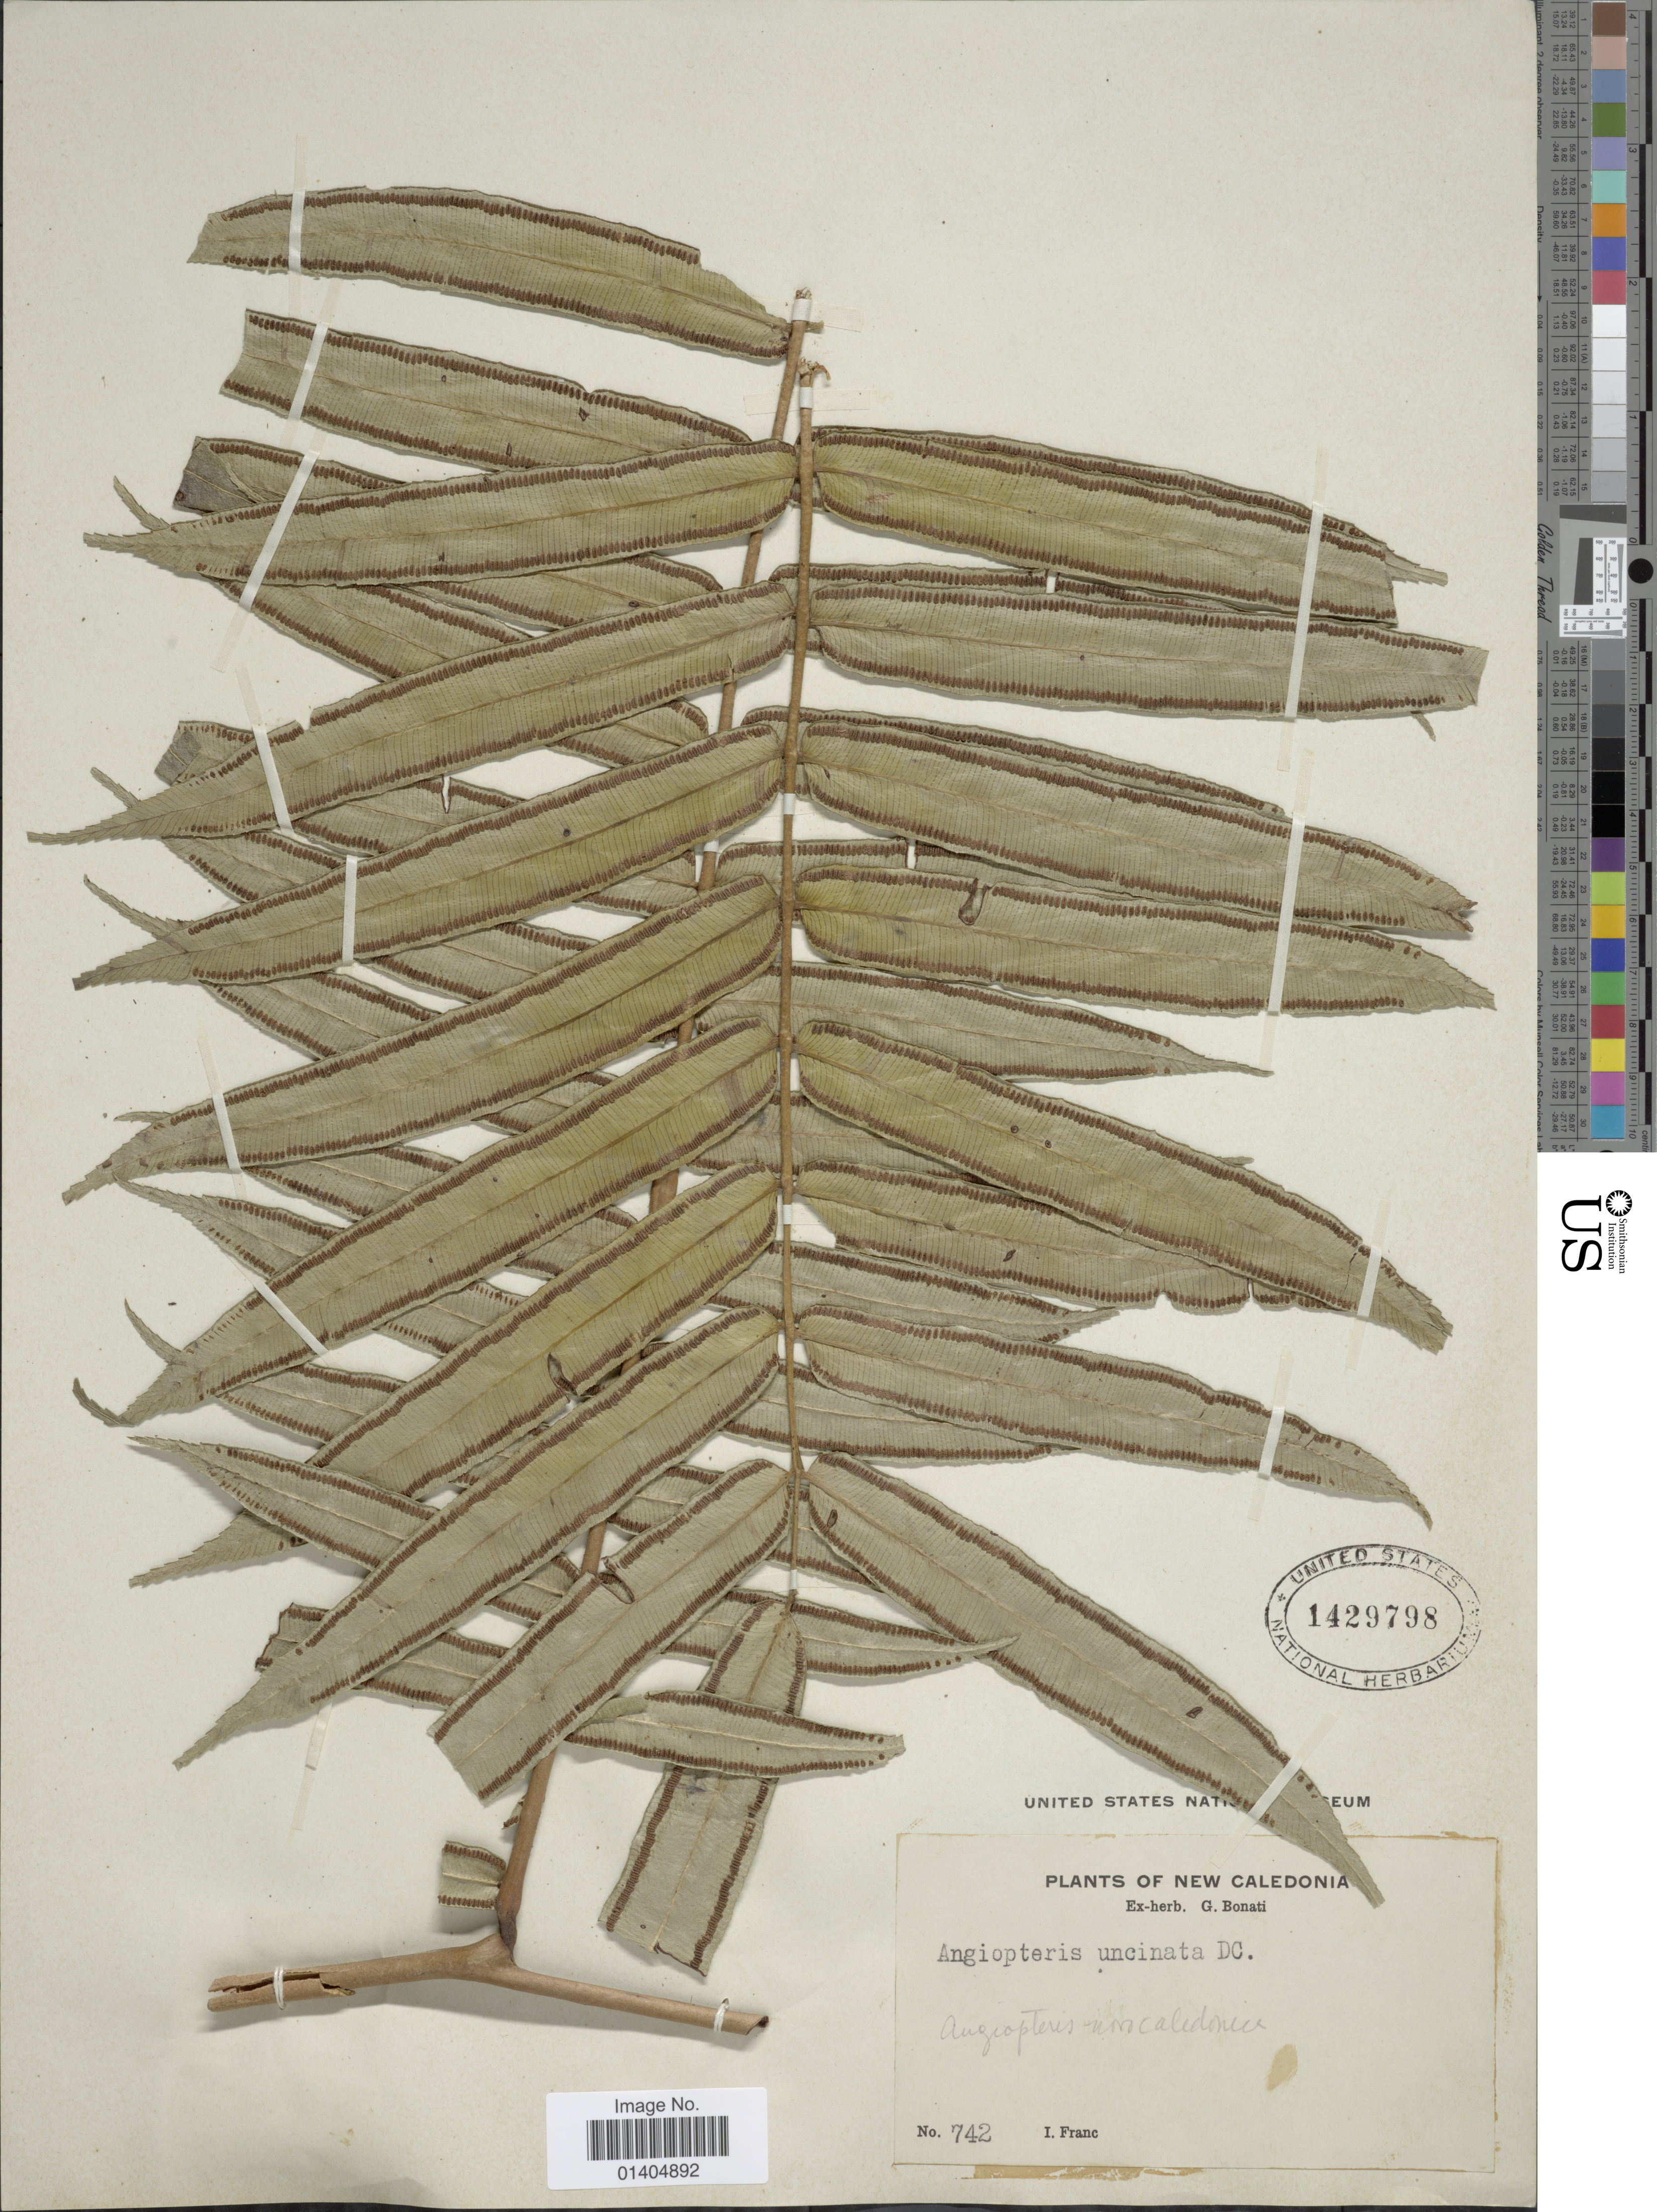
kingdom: Plantae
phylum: Tracheophyta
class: Polypodiopsida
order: Marattiales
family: Marattiaceae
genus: Angiopteris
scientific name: Angiopteris uncinata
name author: de Vriese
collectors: I. Franc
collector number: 742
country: New Caledonia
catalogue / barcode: US 1429798